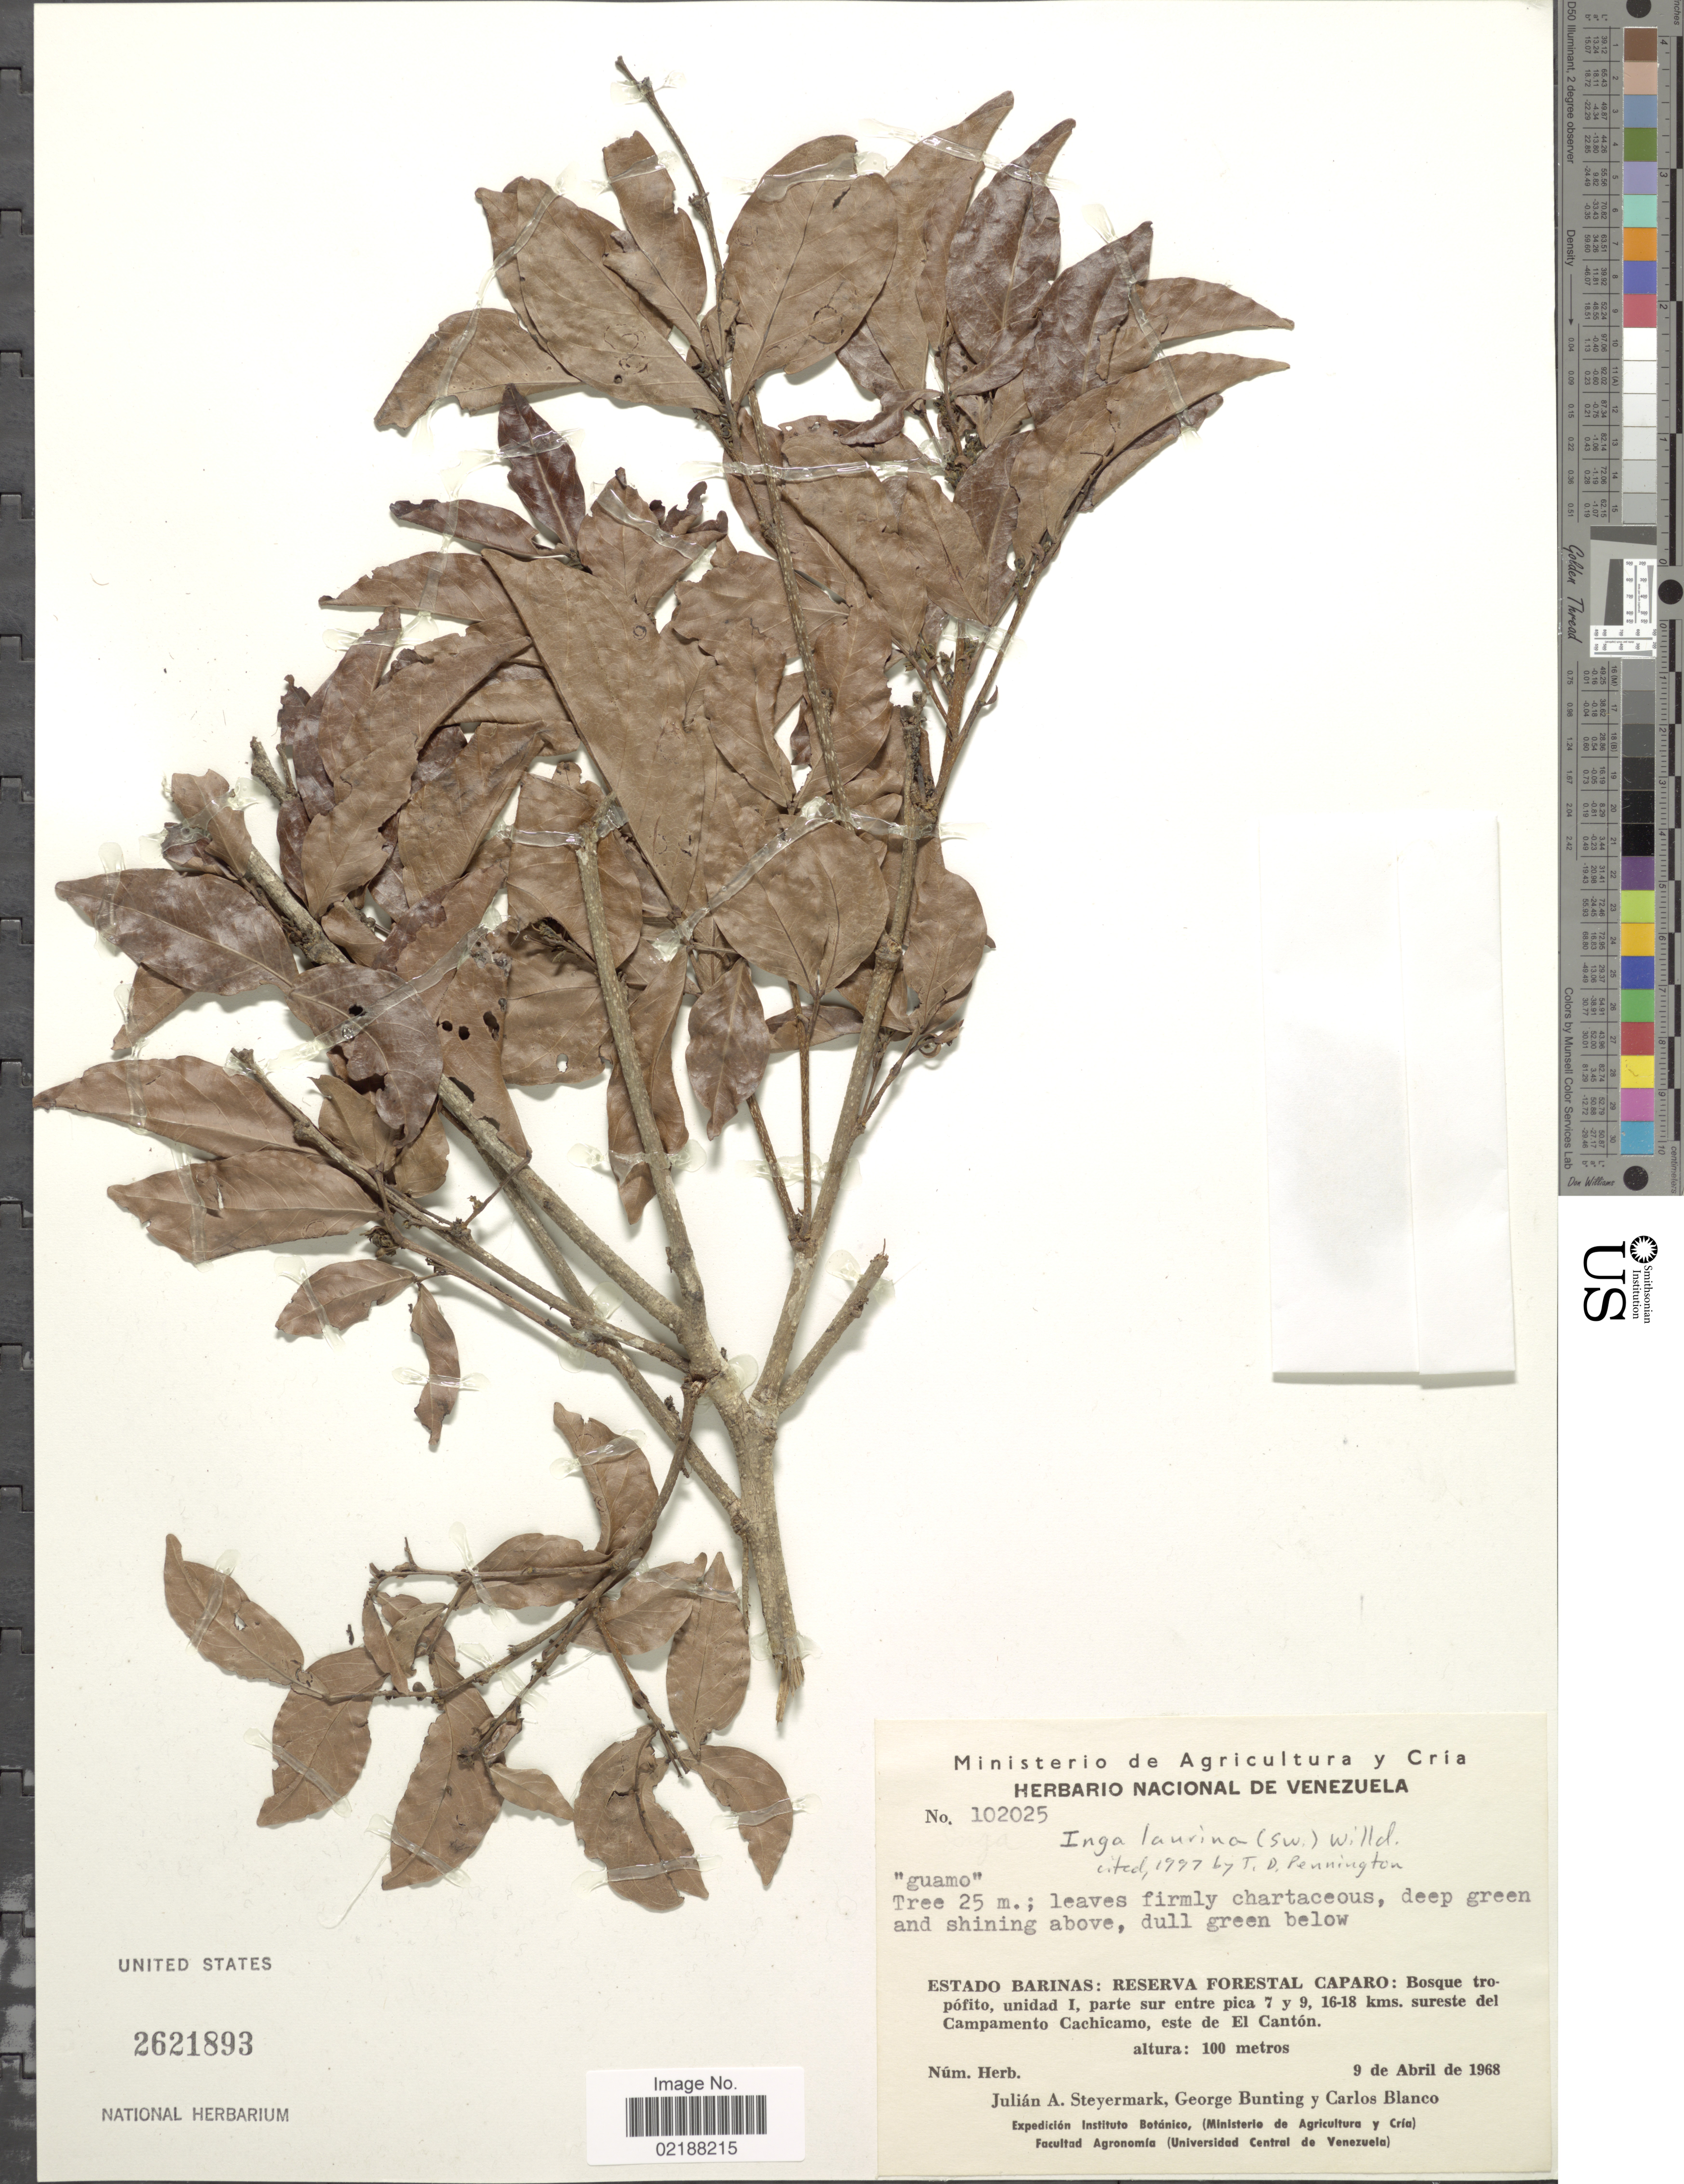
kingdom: Plantae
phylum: Tracheophyta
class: Magnoliopsida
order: Fabales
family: Fabaceae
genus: Inga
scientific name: Inga laurina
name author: (Sw.) Willd.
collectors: J. Steyermark, G. S. Bunting & C. Blanco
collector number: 102025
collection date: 1968-04-09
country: Venezuela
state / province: Barinas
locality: Reserva Forestal Caparo. Unidad I, parte sur entre pica 7 y 9, 16-18 kms. sureste del Campamento Cachicamo, este de El Canton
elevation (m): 100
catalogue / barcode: US 2621893